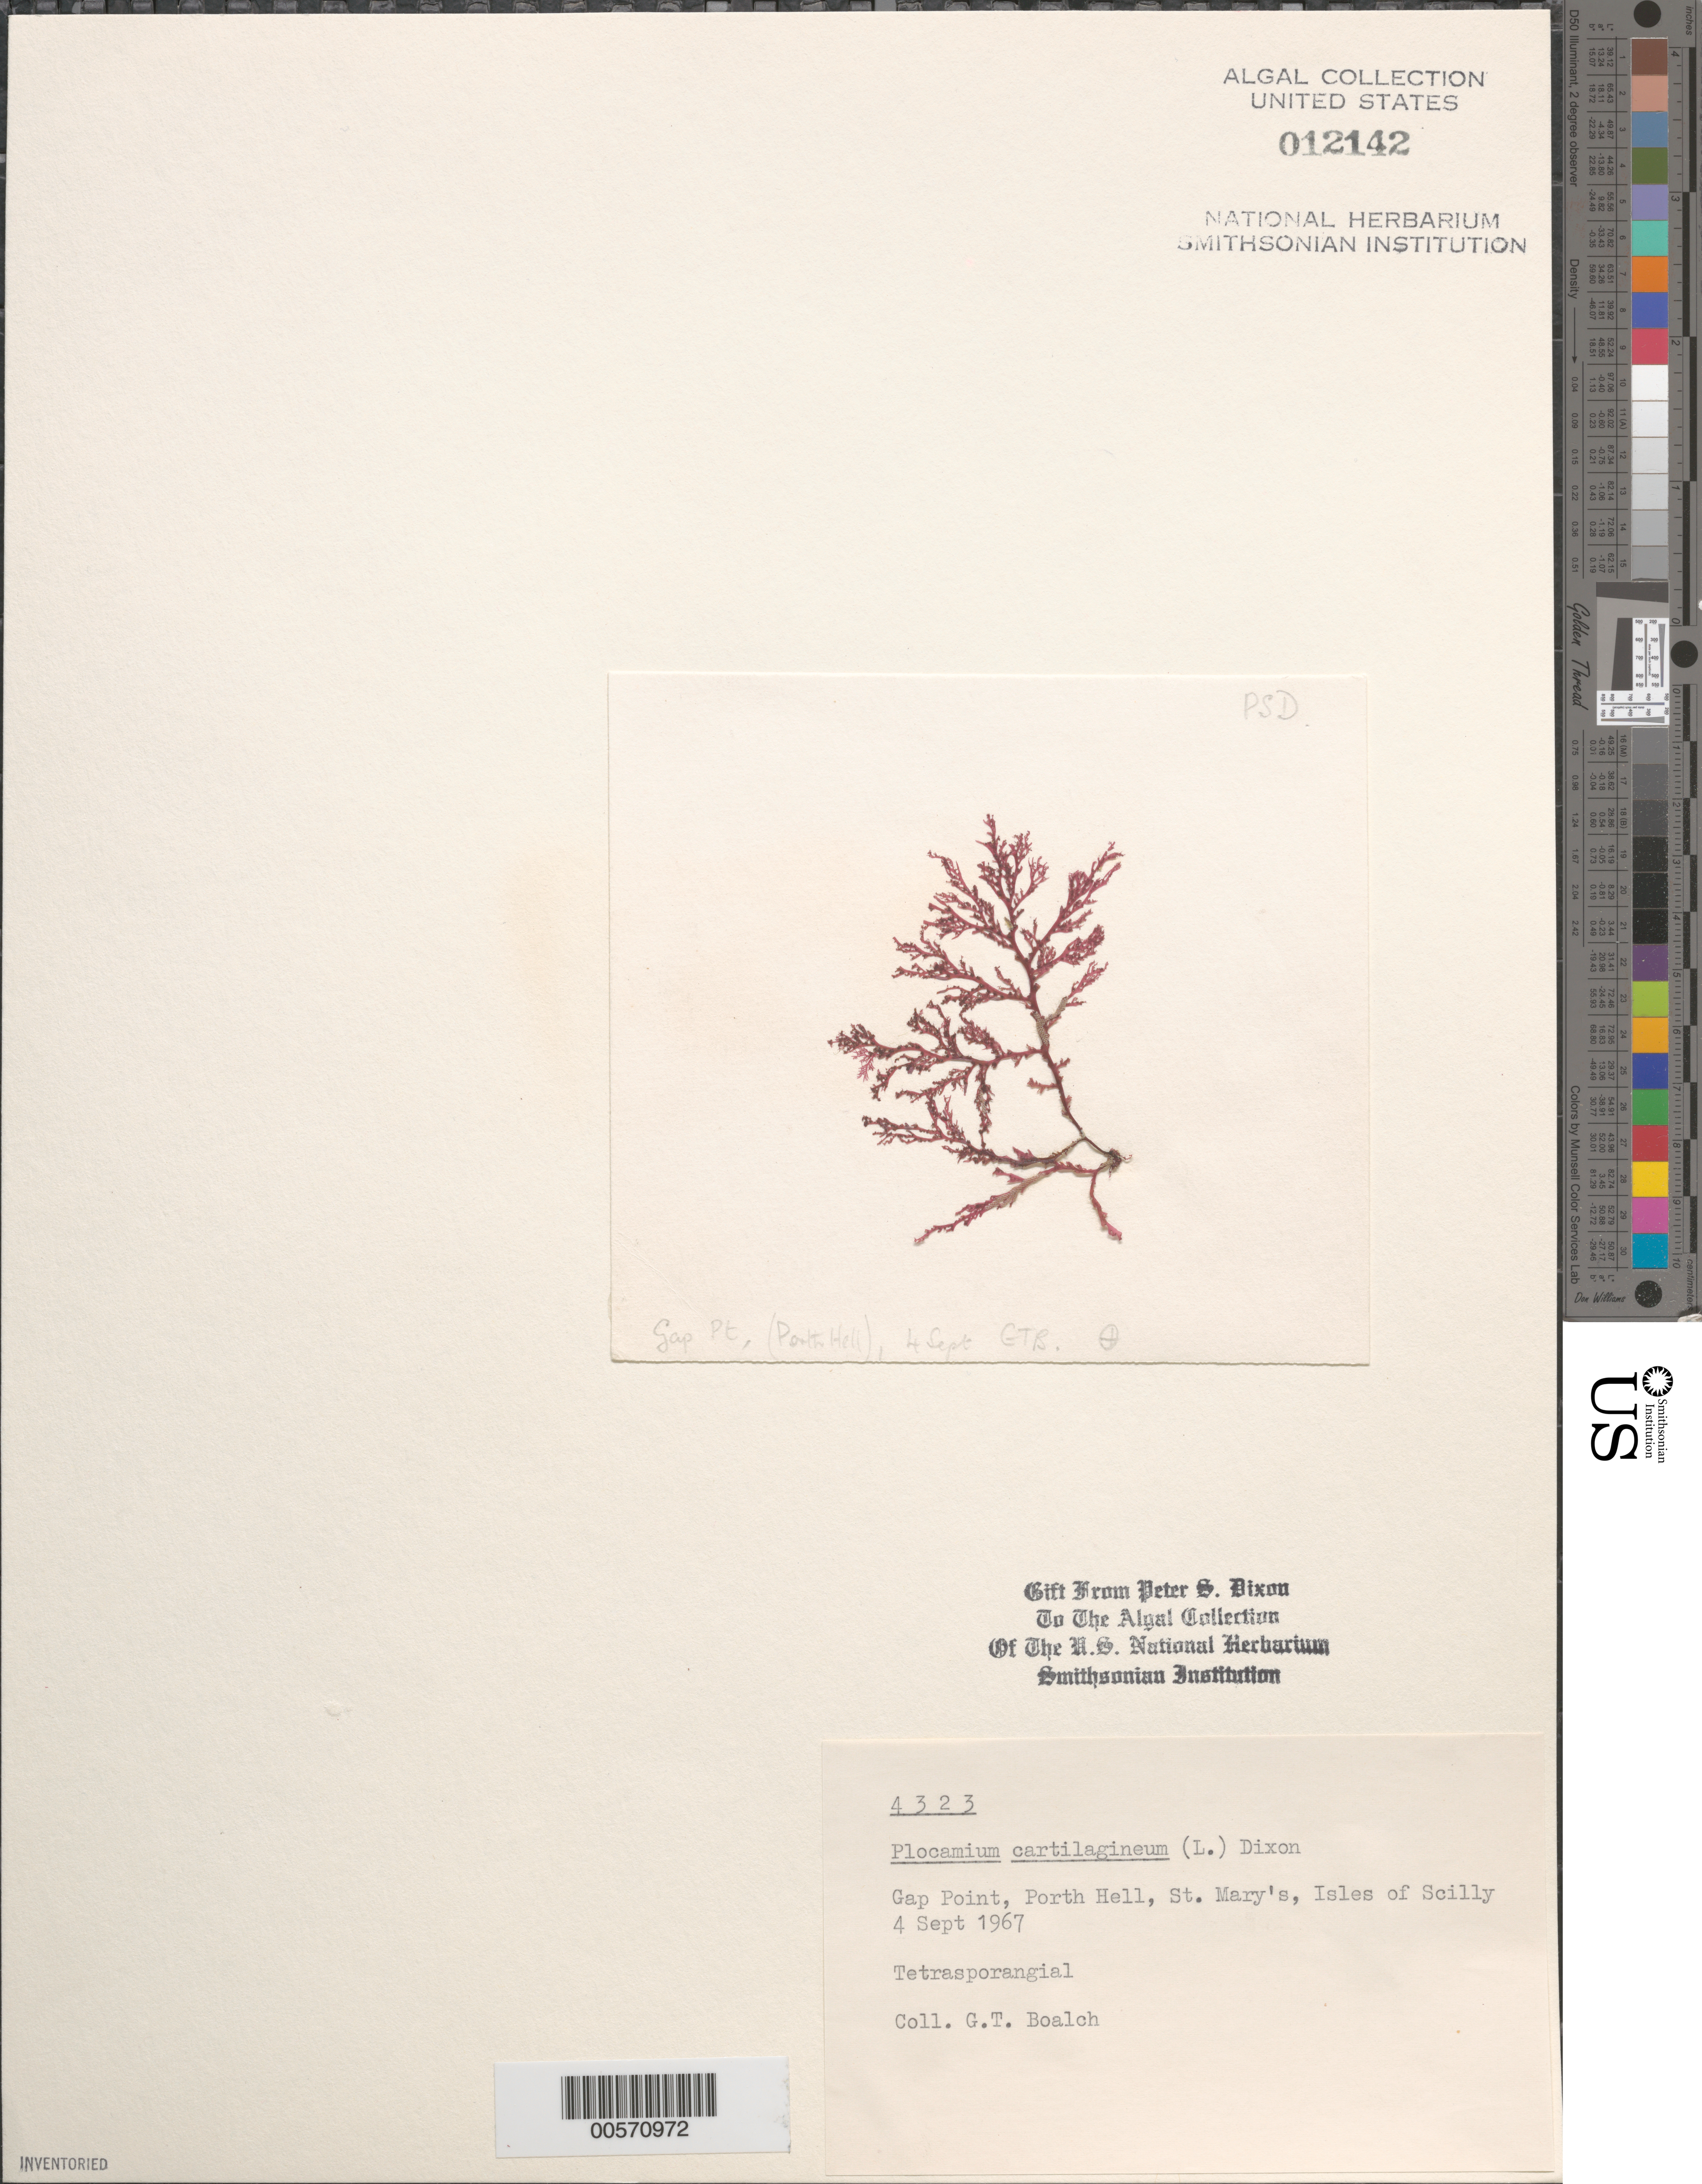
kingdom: Plantae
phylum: Rhodophyta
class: Florideophyceae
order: Plocamiales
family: Plocamiaceae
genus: Plocamium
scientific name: Plocamium cartilagineum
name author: (L.) P.S. Dixon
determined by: Dixon, P. S.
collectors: G. Boalch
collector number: PSD 4323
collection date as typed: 04 Sep 1967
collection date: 1967-09-04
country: United Kingdom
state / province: England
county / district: Council of the Isles of Scilly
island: St. Mary's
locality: Gap Point, Porth Hell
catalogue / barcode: US 12142